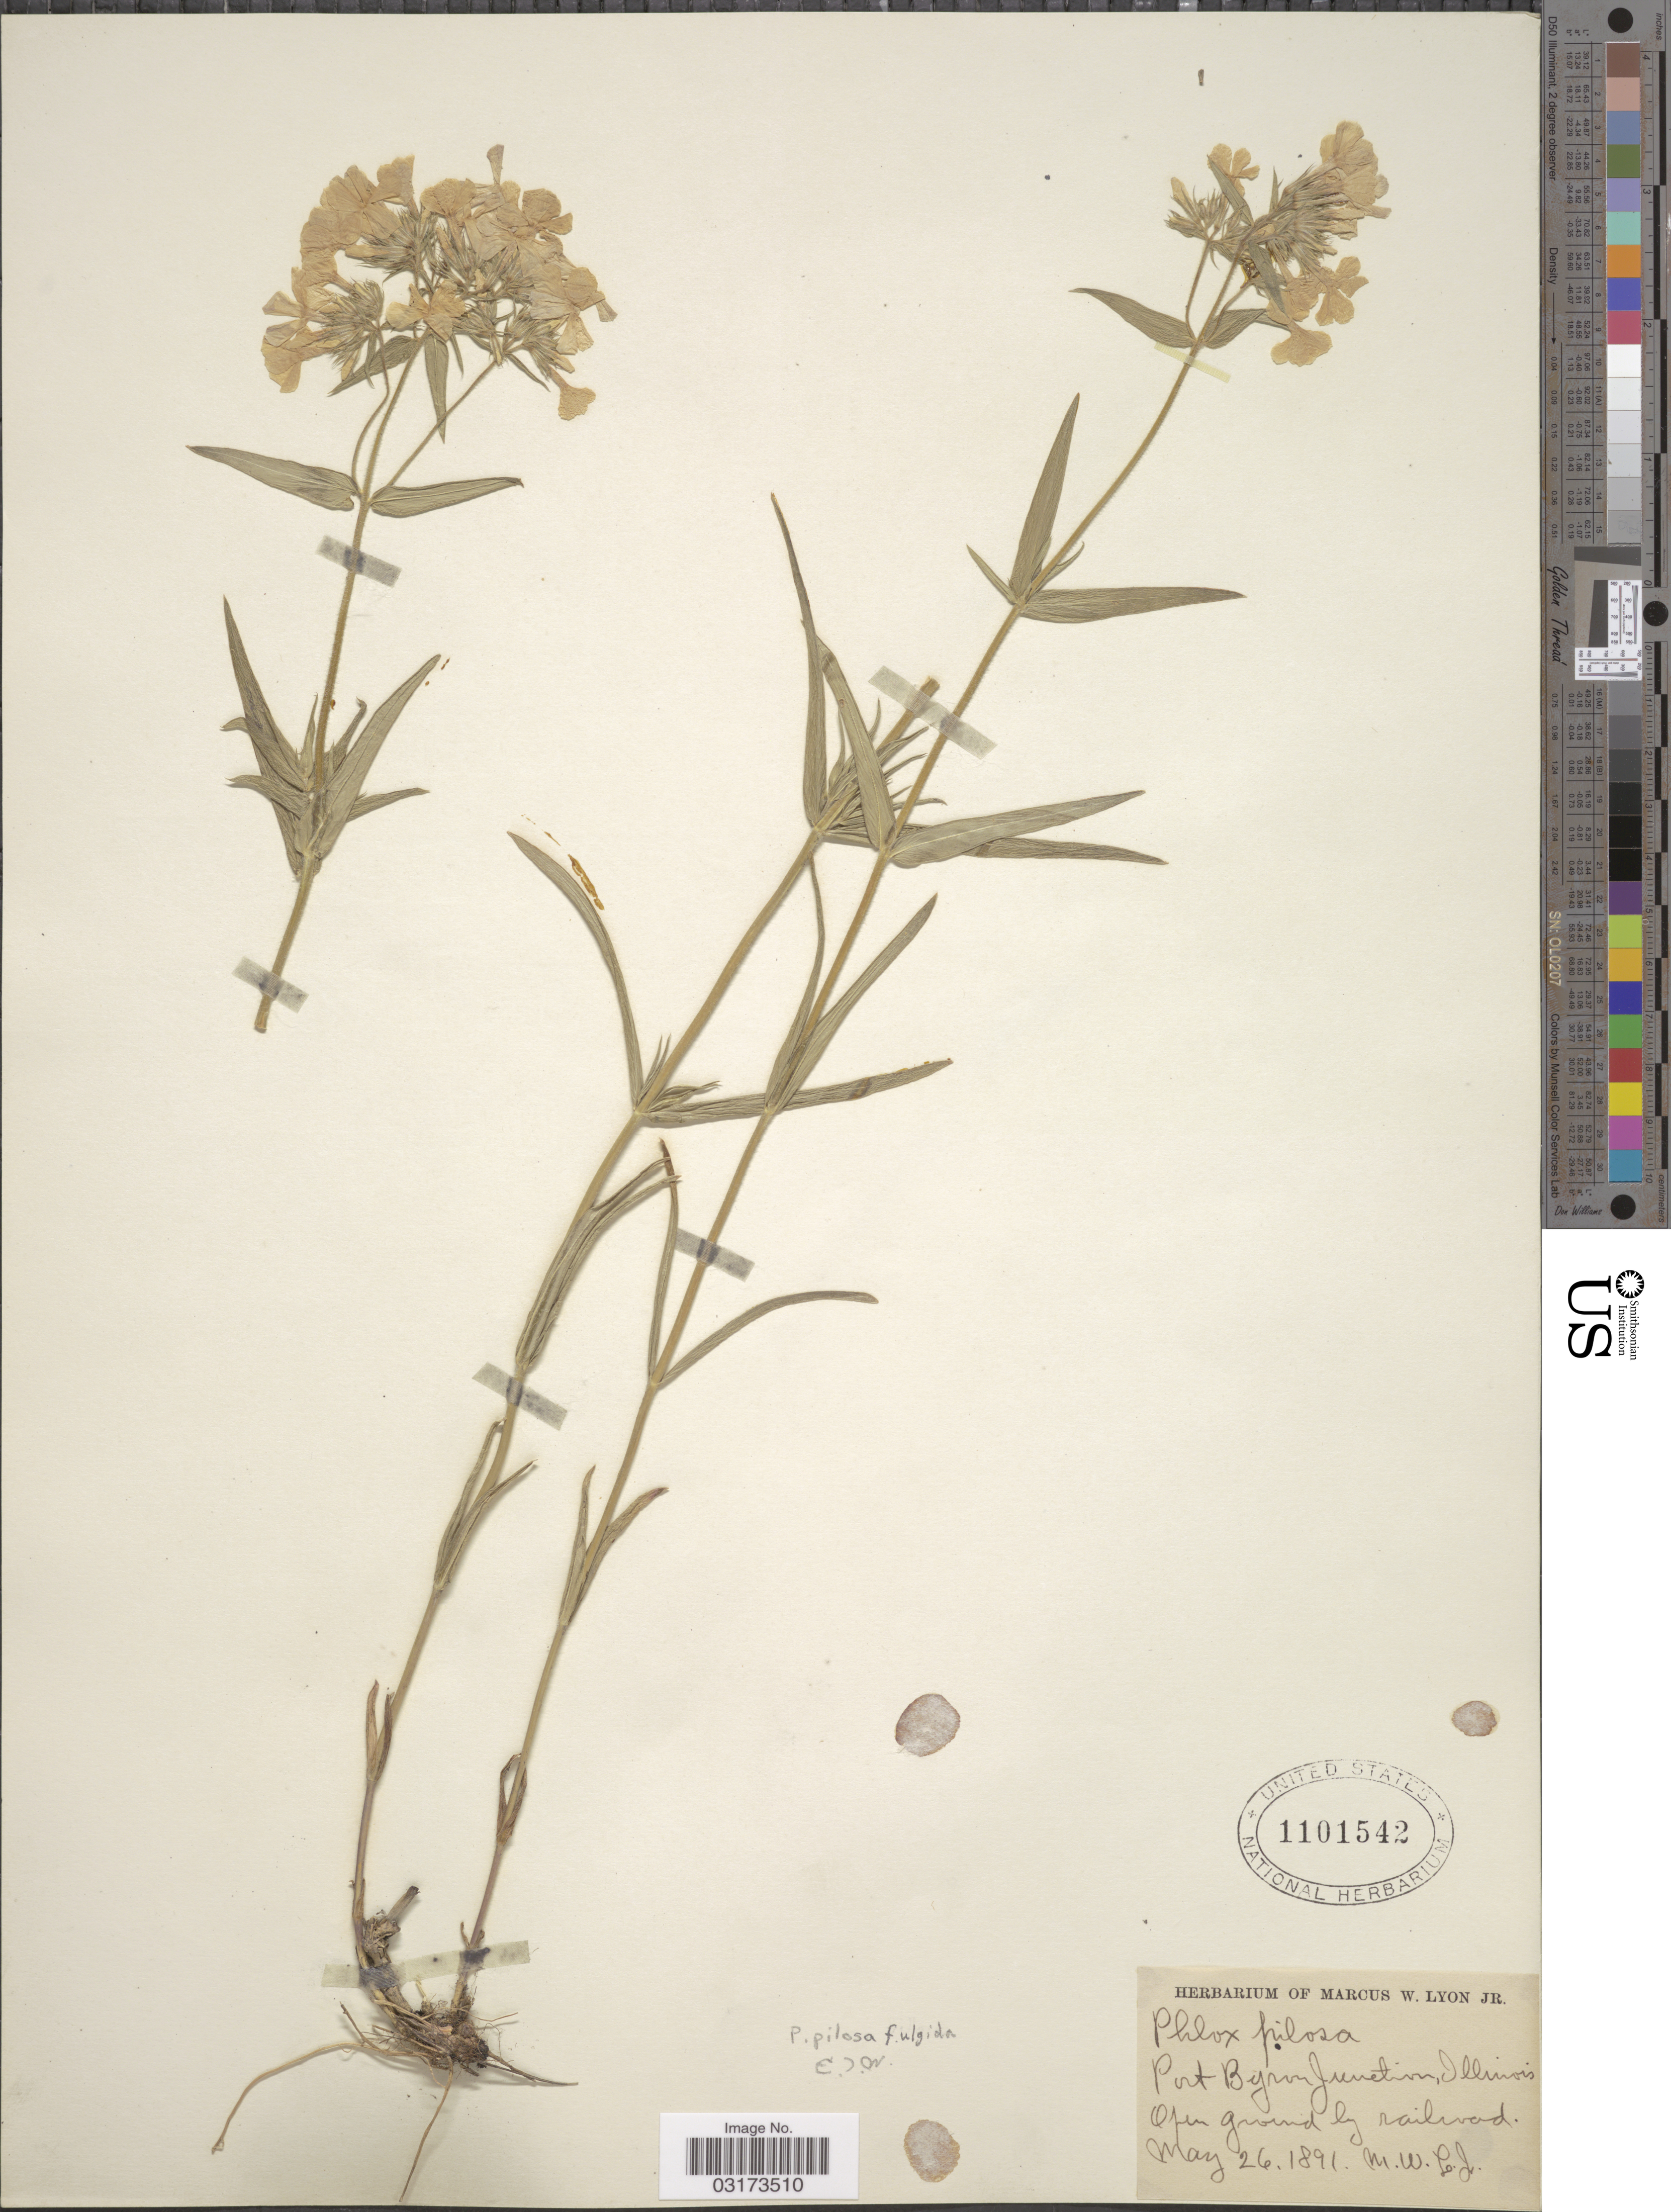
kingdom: Plantae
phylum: Tracheophyta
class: Magnoliopsida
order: Ericales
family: Polemoniaceae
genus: Phlox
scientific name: Phlox pilosa subsp. fulgida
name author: (Wherry) Wherry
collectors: M. W. Lyon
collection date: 1891-05-26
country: United States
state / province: Illinois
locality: Port Byron Junction.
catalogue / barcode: US 1101542